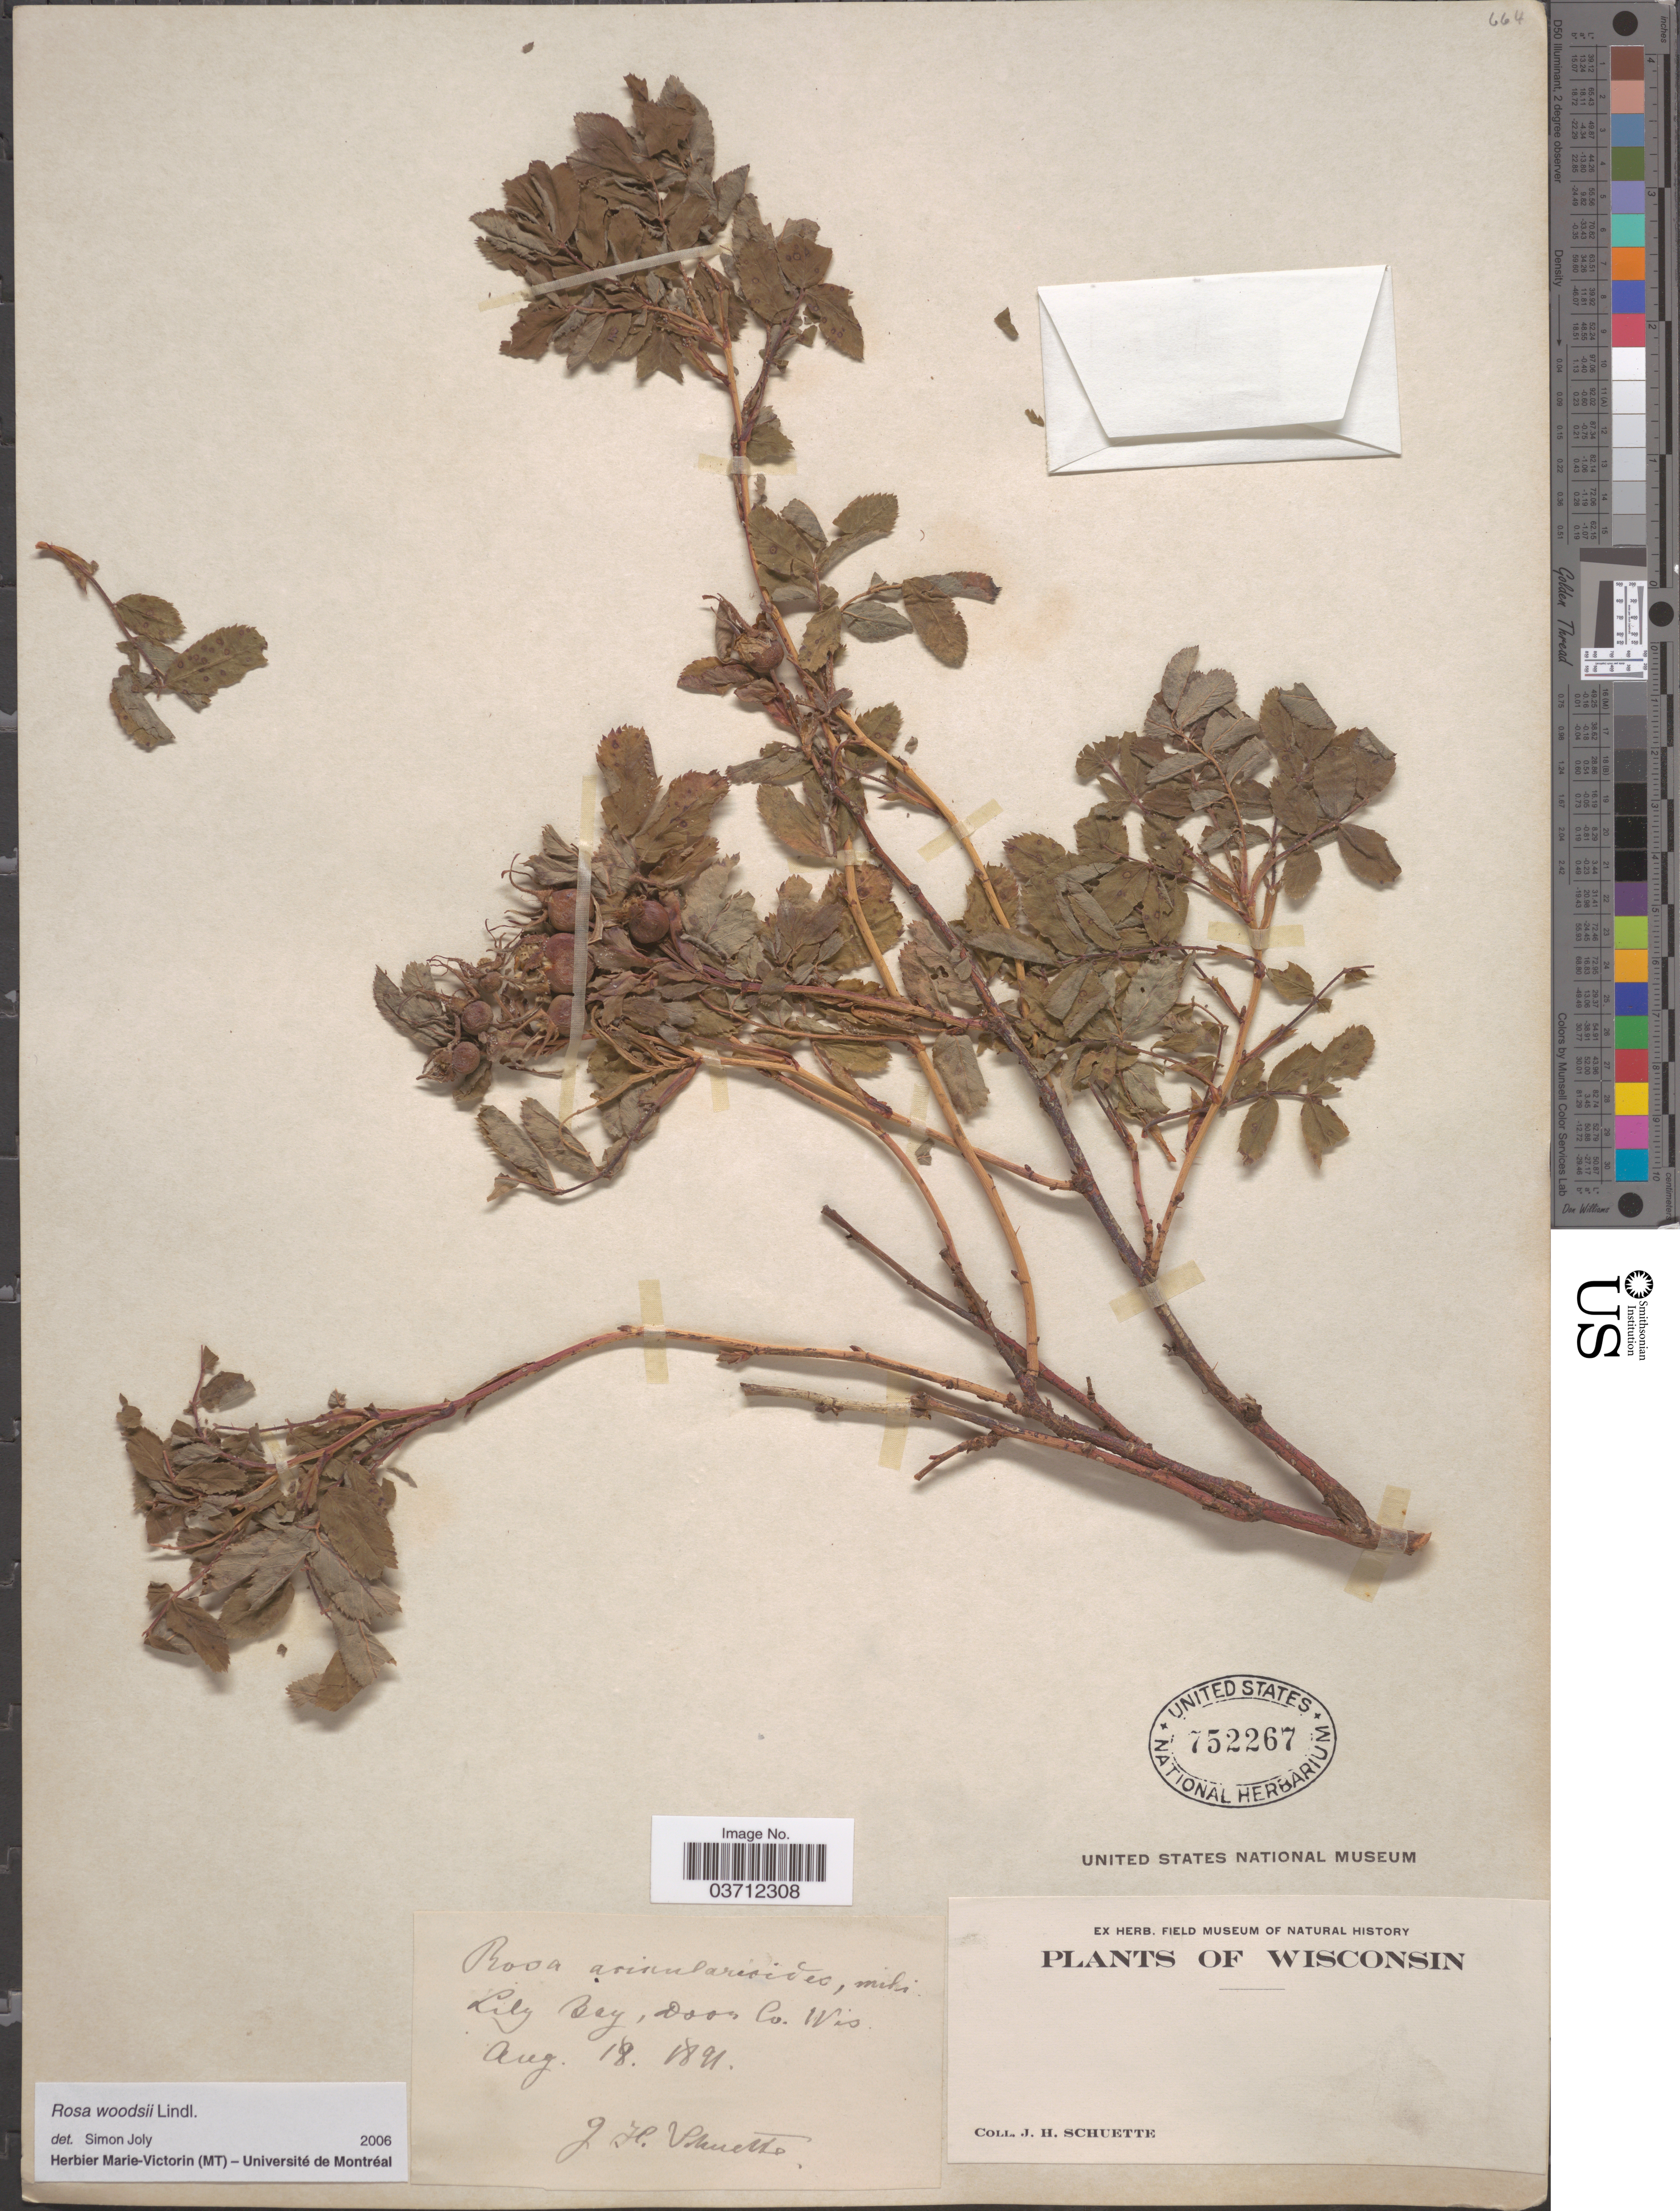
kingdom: Plantae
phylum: Tracheophyta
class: Magnoliopsida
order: Rosales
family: Rosaceae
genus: Rosa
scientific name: Rosa woodsii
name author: Lindl.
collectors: J. H. Schuette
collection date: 1891-08-18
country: United States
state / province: Wisconsin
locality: Lily Bay, Door Co.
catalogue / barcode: US 752267